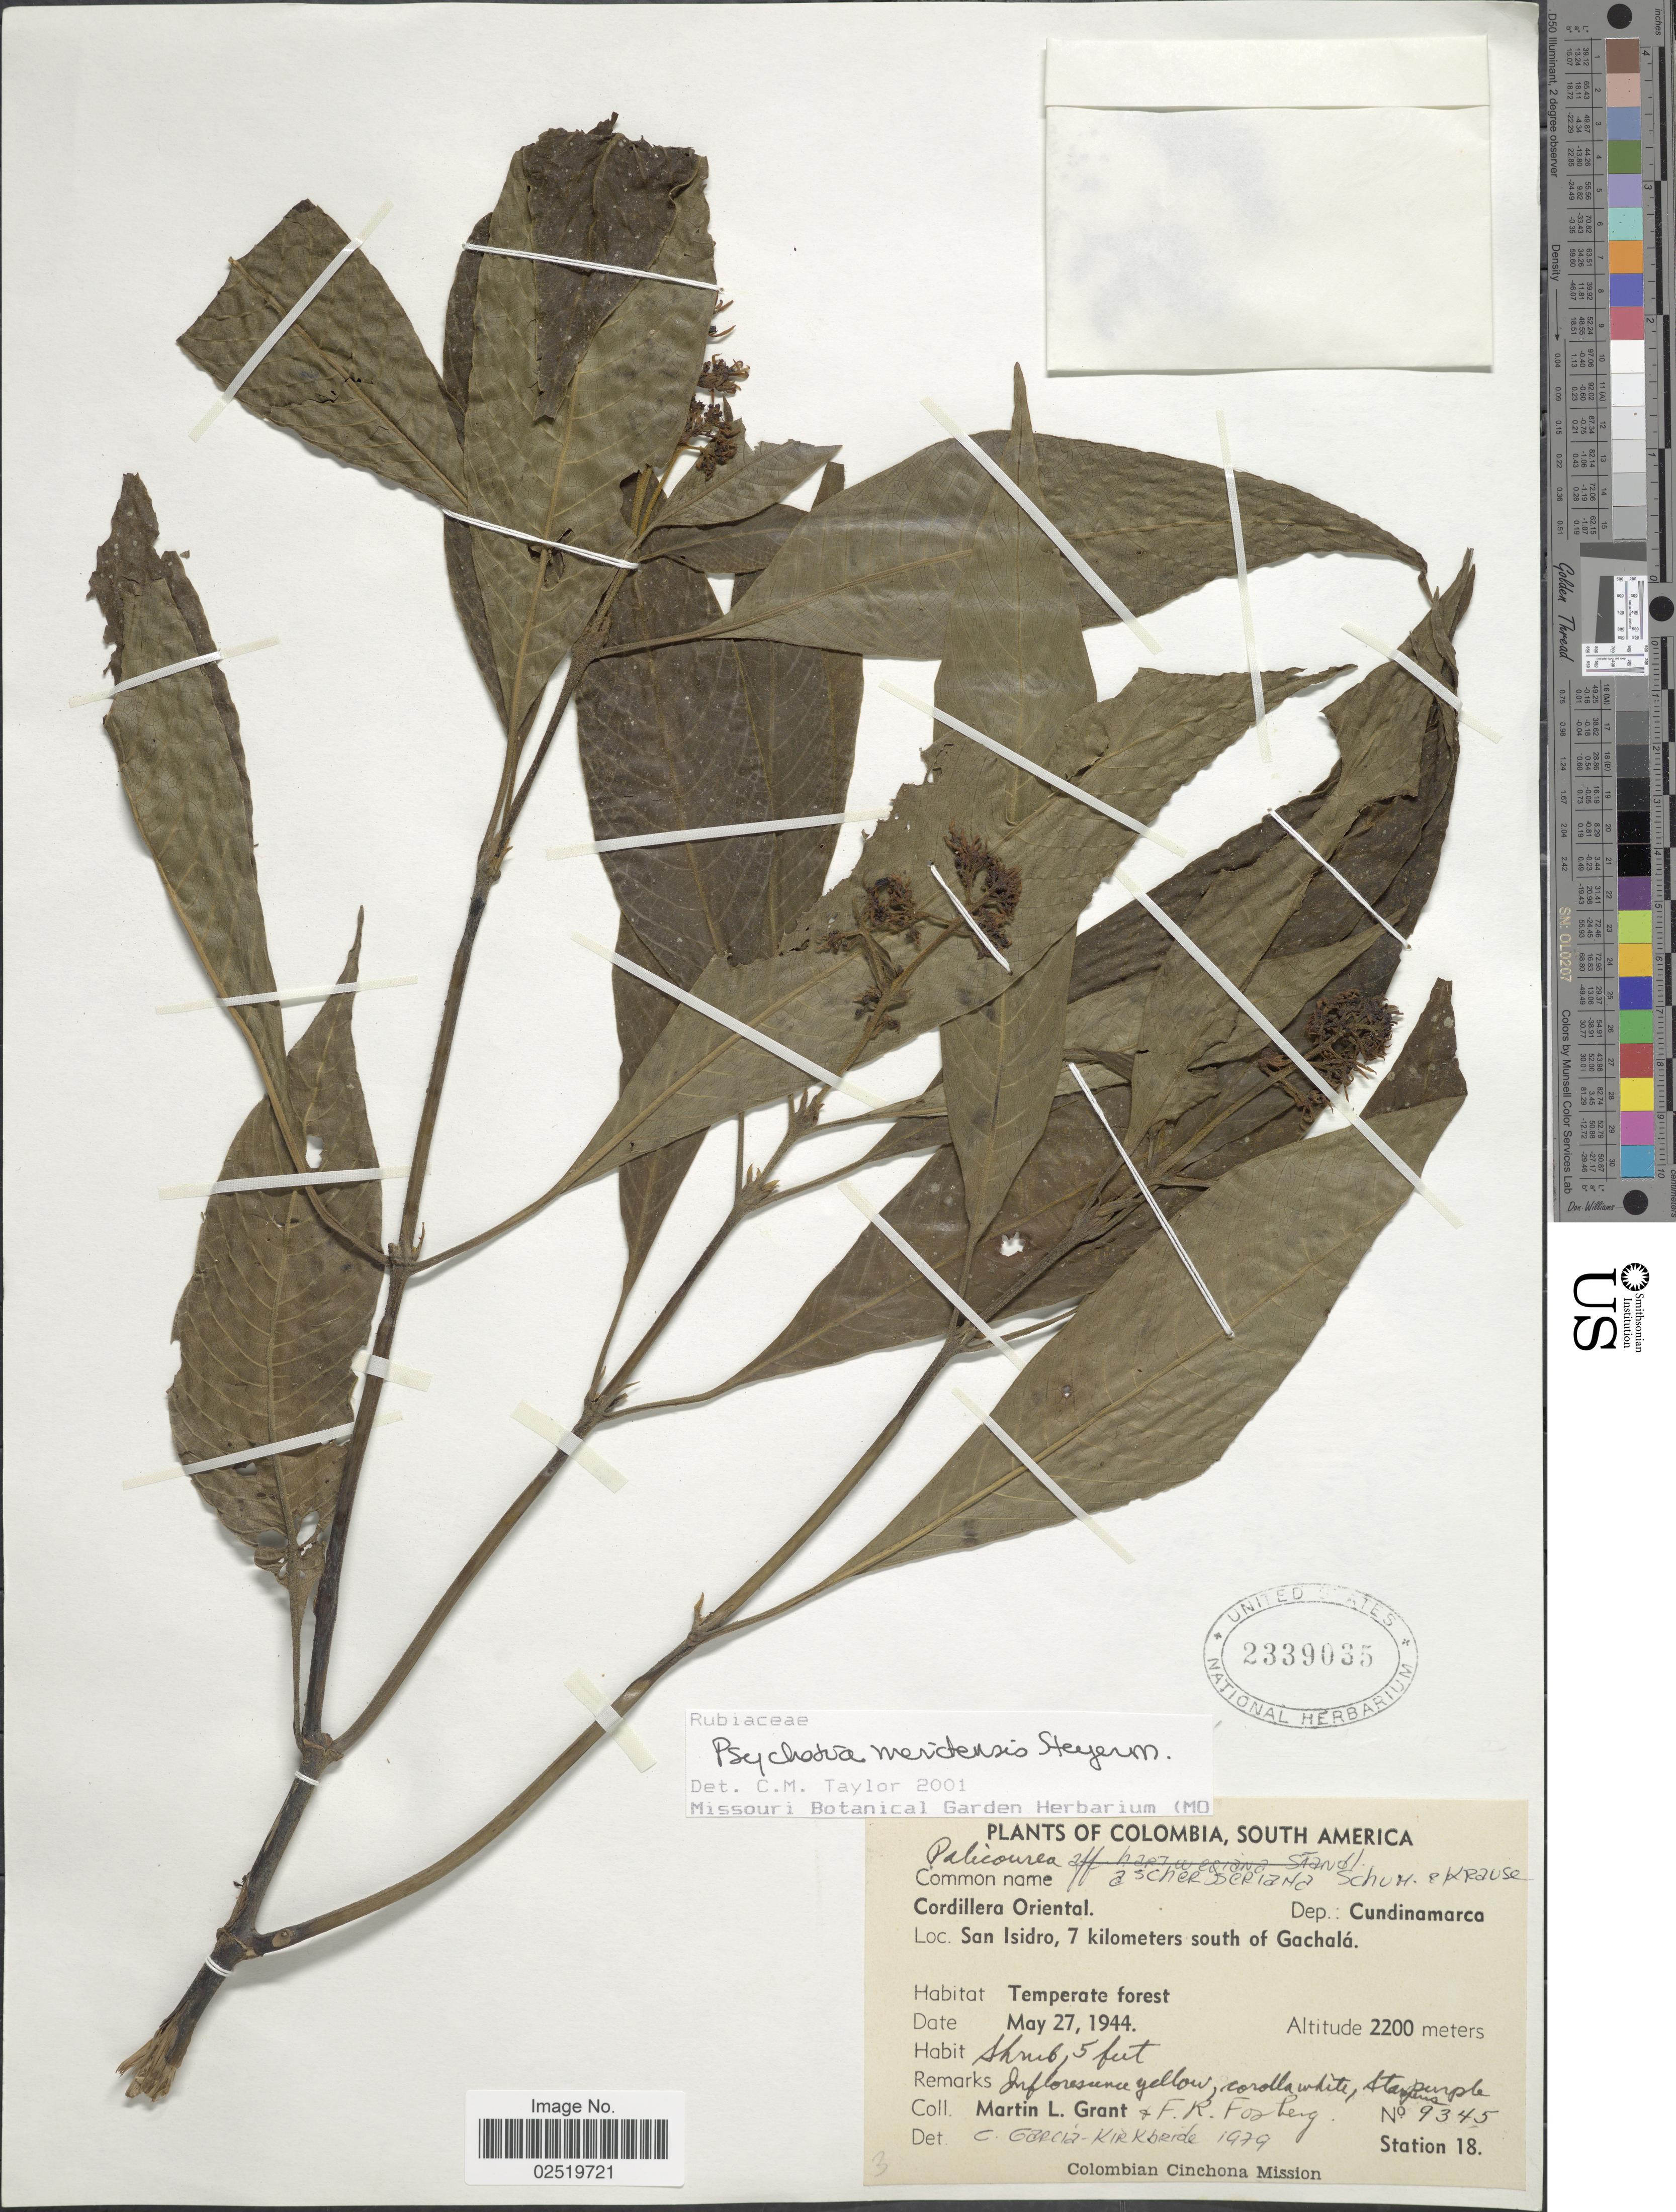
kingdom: Plantae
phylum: Tracheophyta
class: Magnoliopsida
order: Gentianales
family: Rubiaceae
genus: Psychotria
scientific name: Psychotria meridensis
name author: Steyerm.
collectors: M. L. Grant & F. R. Fosberg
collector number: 9345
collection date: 1944-05-27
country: Colombia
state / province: Cundinamarca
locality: Cordillera Oriental, San Isidro, 7 kilometers south of Gachalá.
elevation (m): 2200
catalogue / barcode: US 2339035